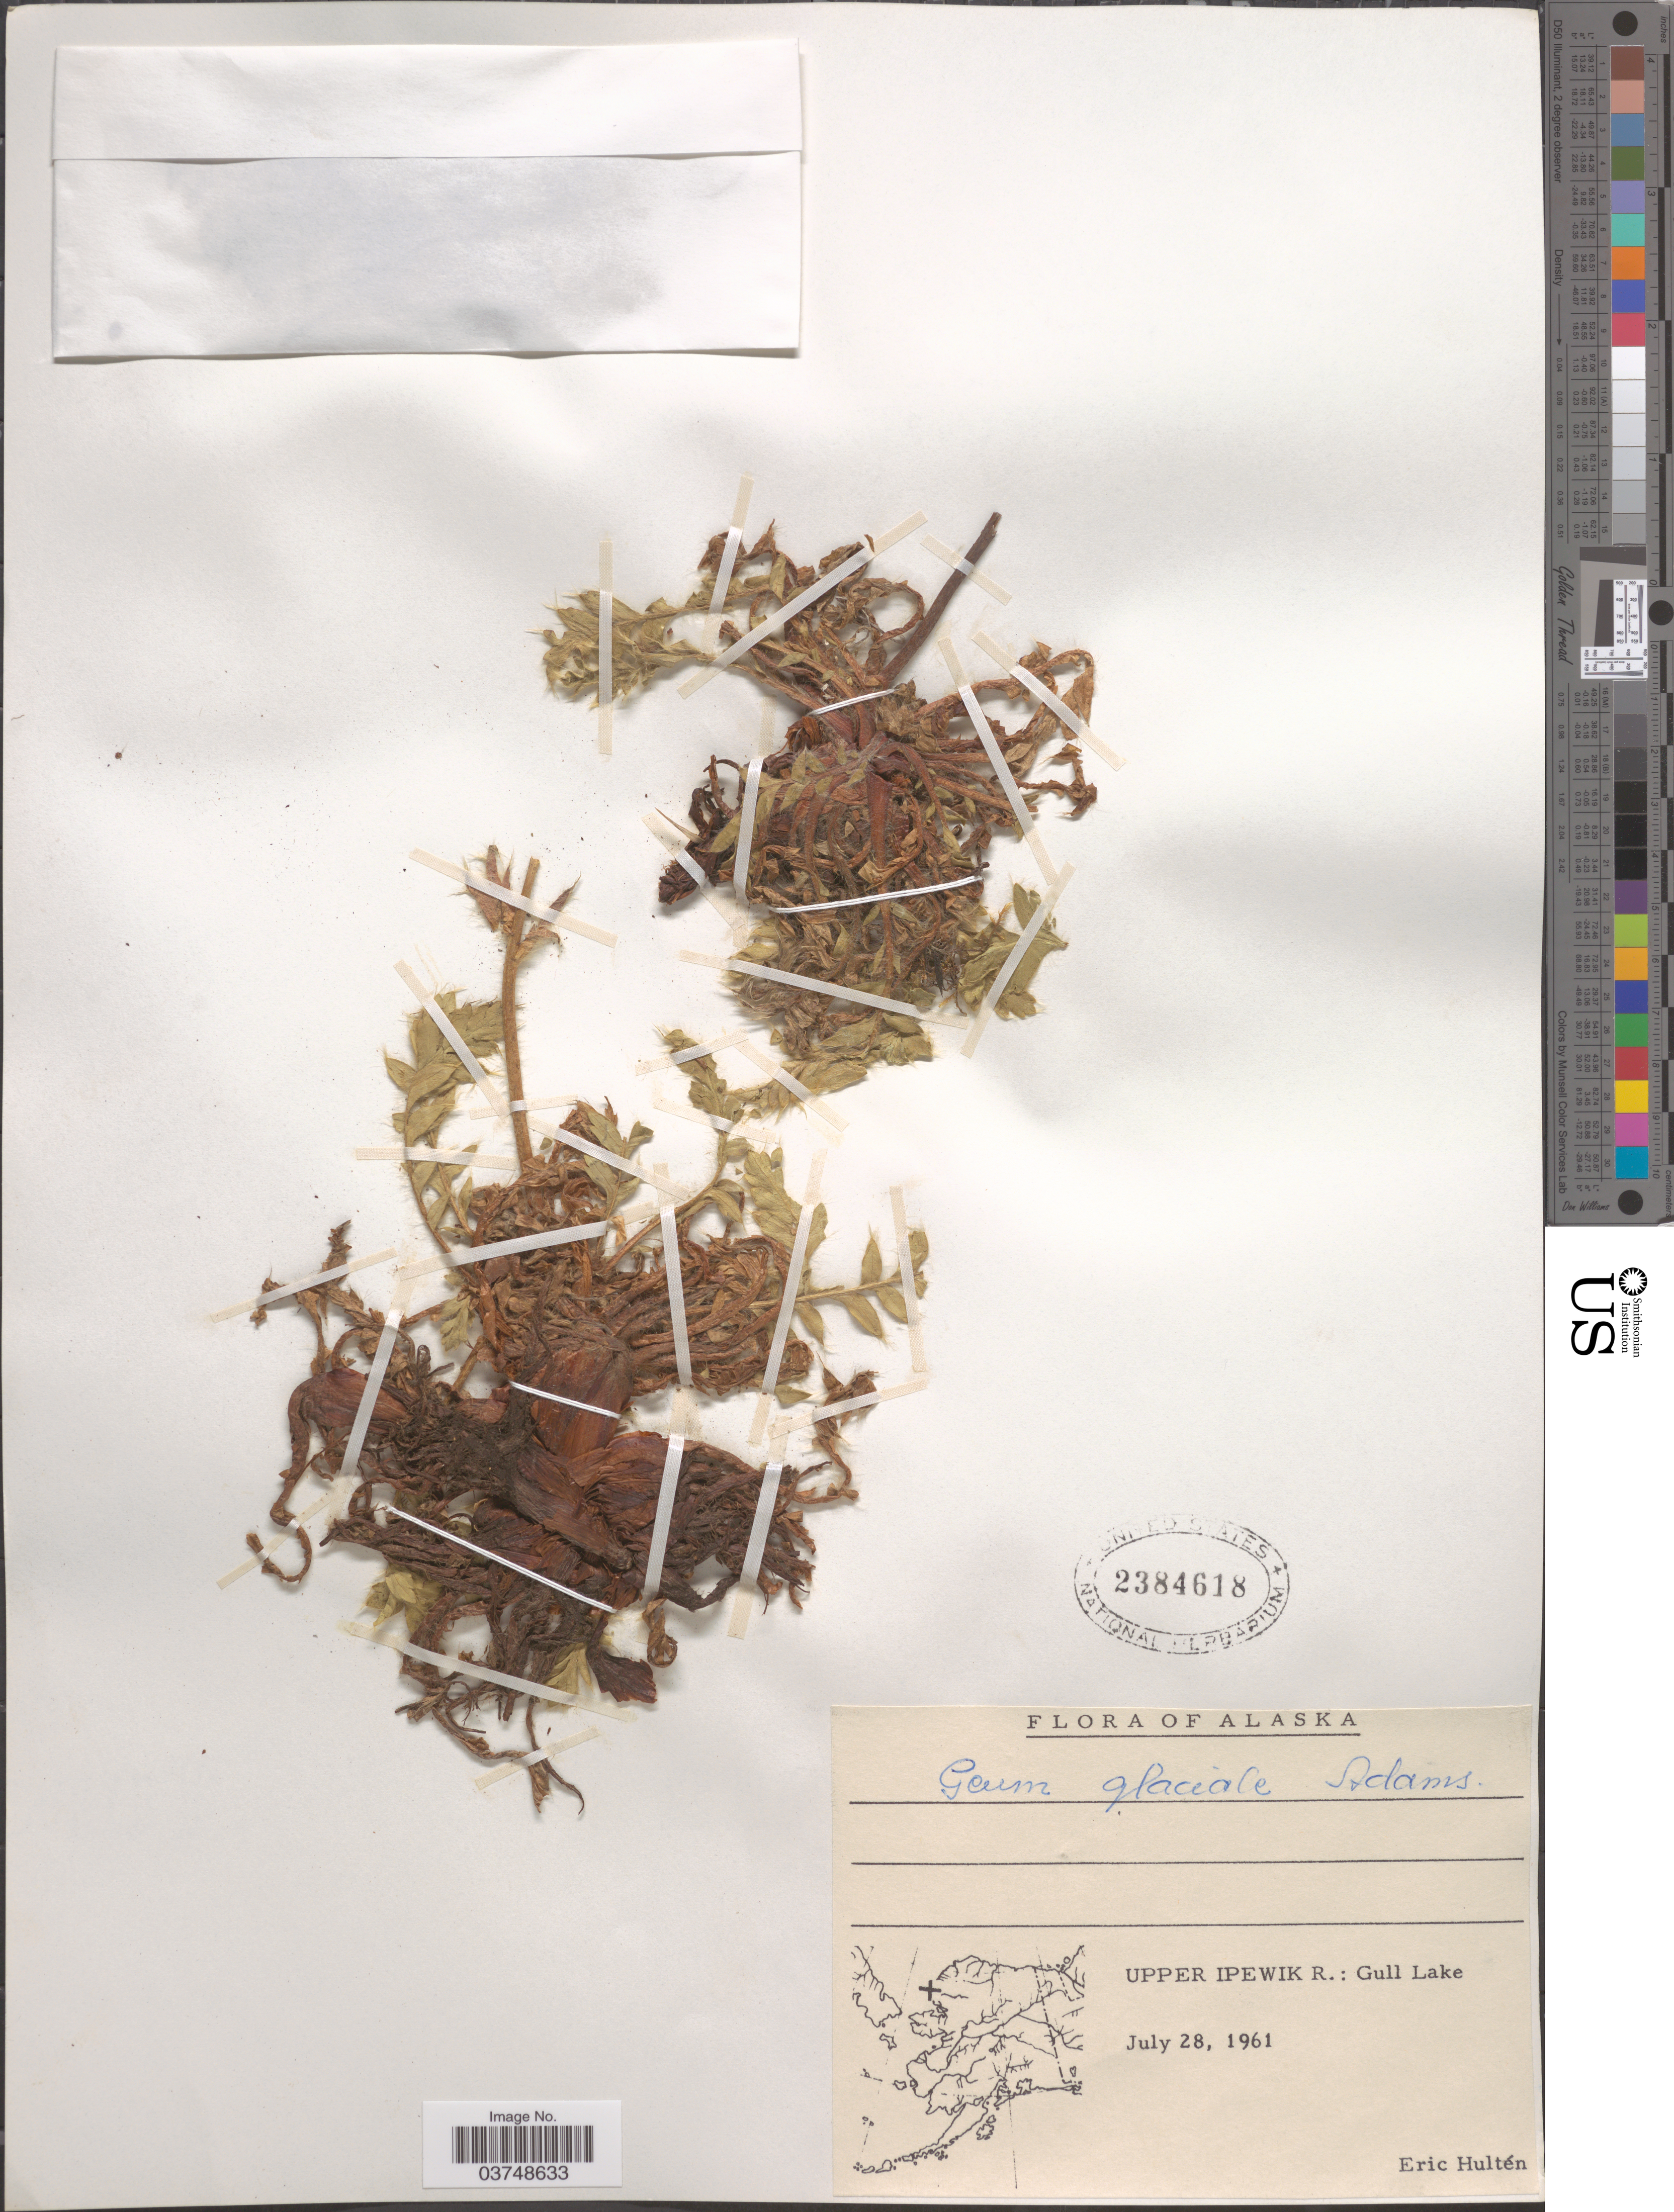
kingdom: Plantae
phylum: Tracheophyta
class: Magnoliopsida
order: Rosales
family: Rosaceae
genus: Geum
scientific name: Geum glaciale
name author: Adams ex Fisch.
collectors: E. G. Hultén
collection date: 1961-07-28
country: United States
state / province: Alaska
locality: Upper Ipewik R.: Gull Lake.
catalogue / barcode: US 2384618